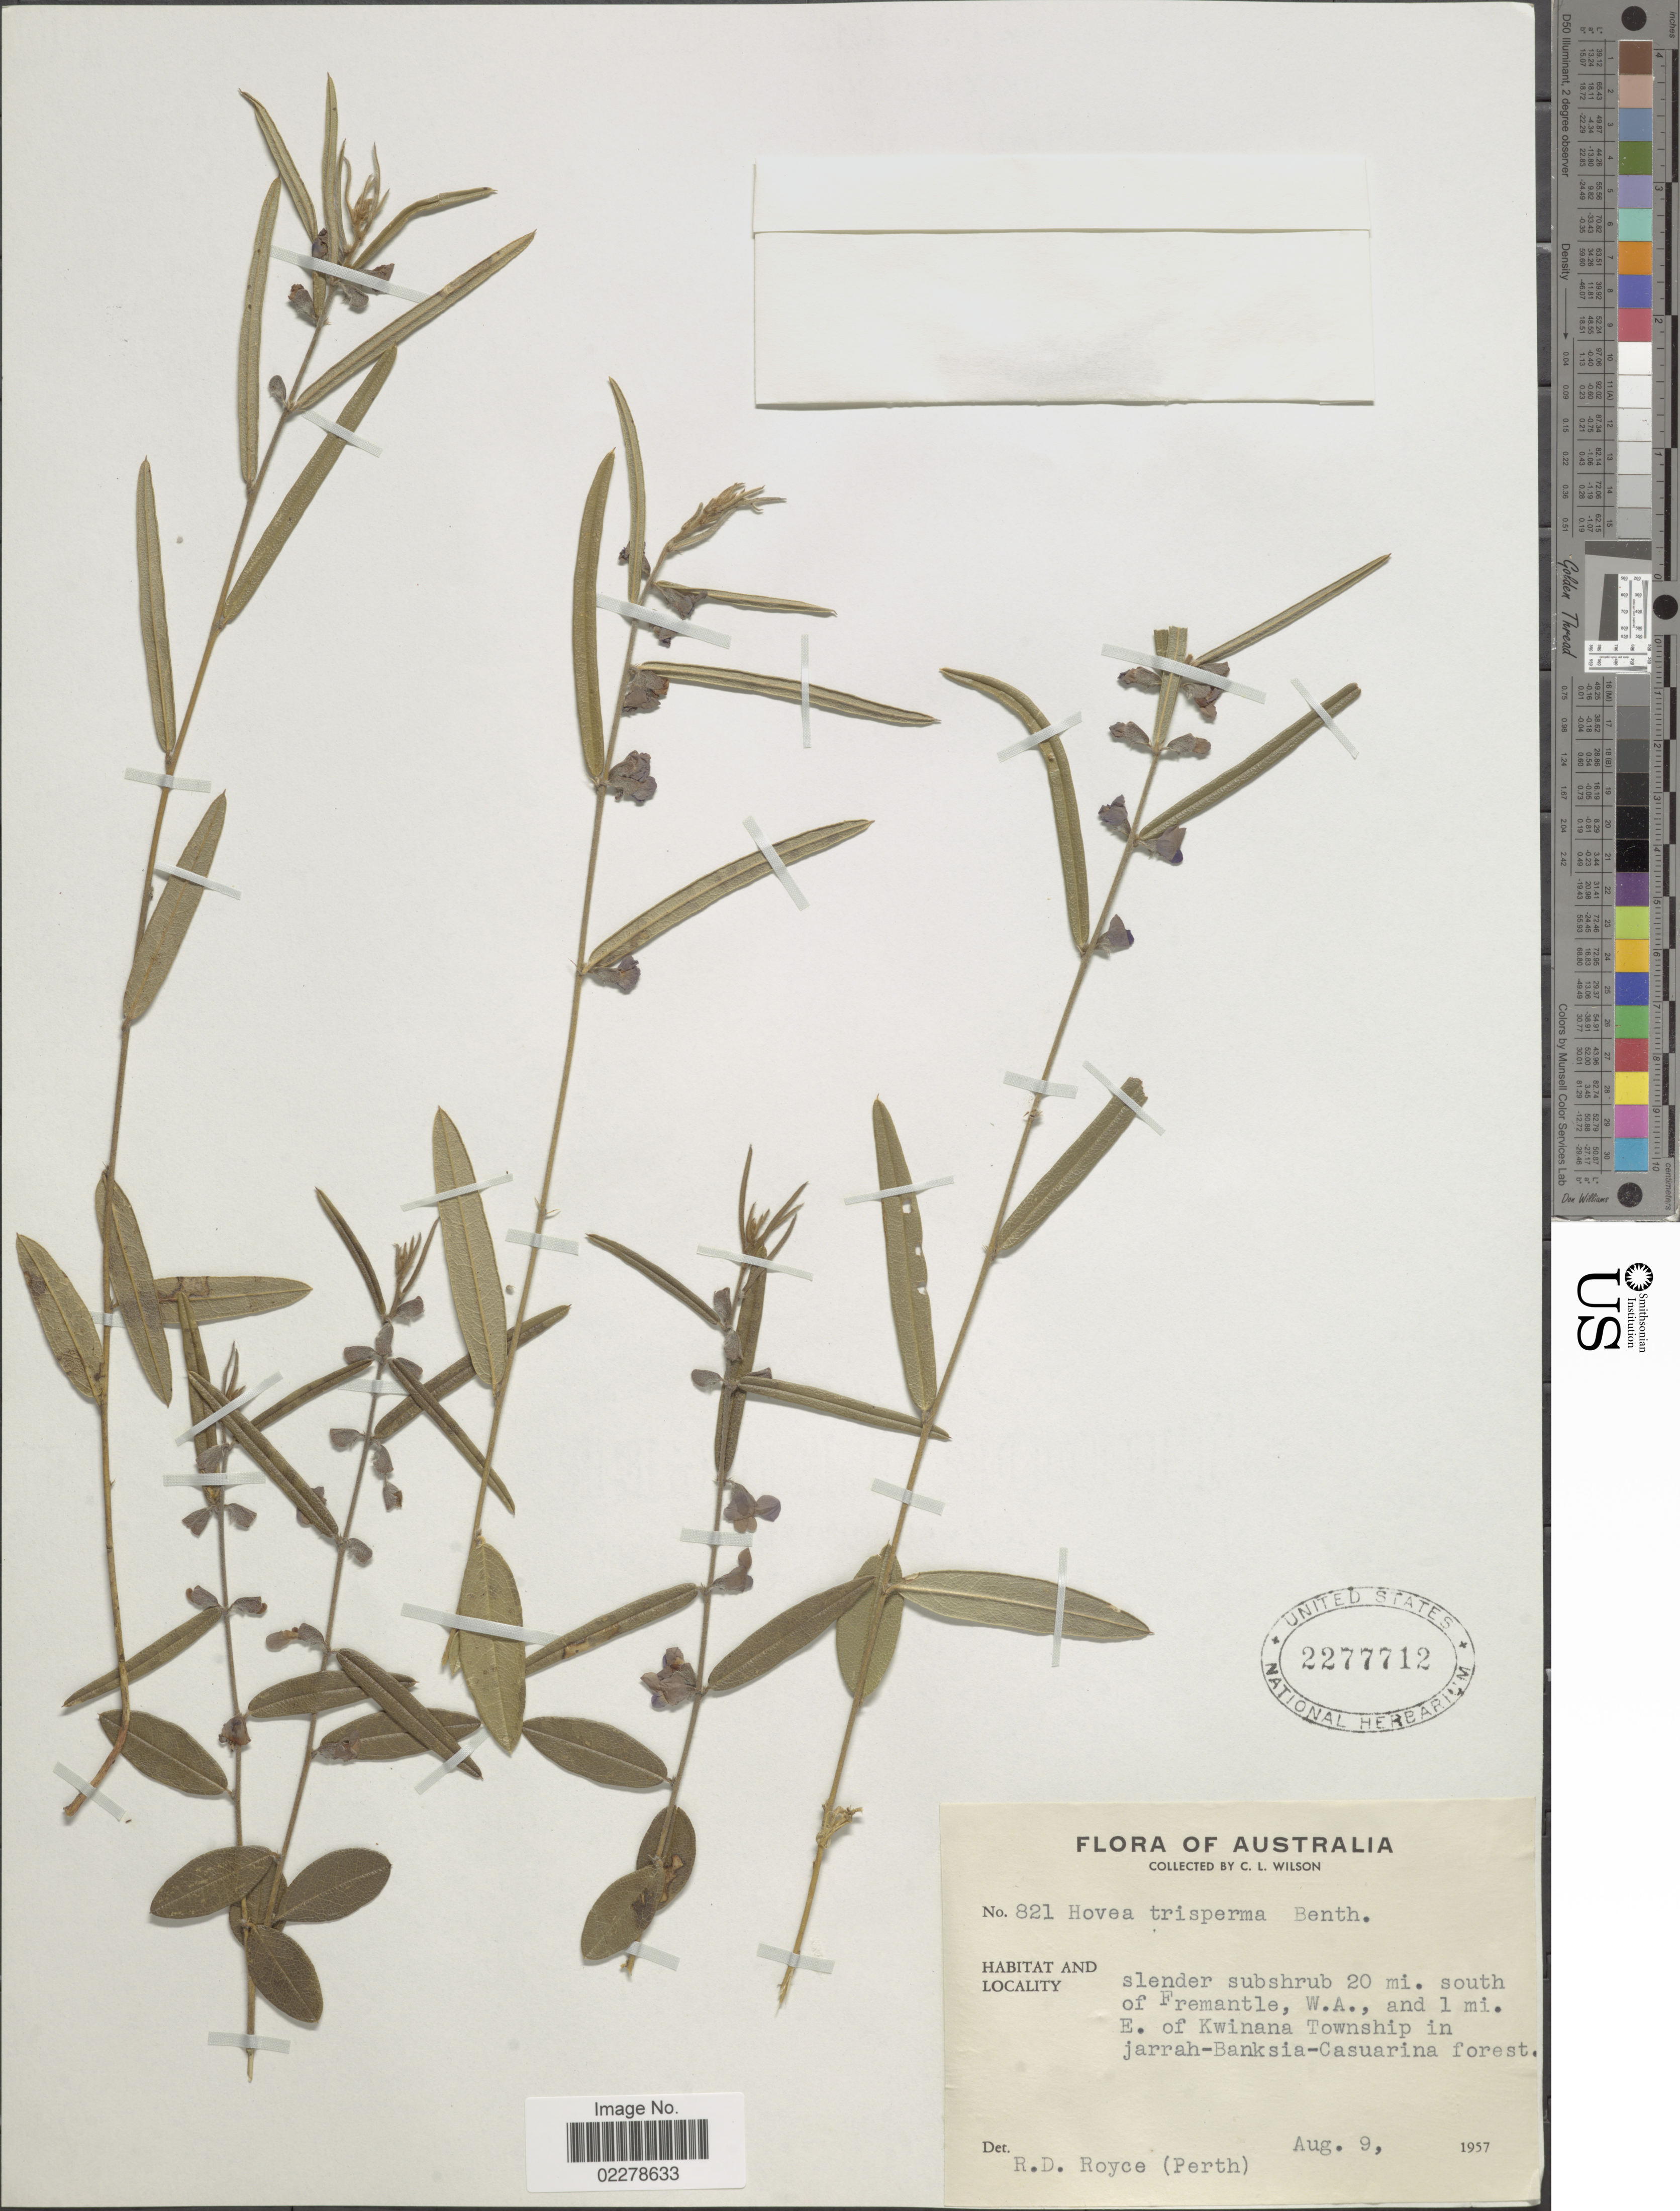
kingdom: Plantae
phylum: Tracheophyta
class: Magnoliopsida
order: Fabales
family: Fabaceae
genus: Hovea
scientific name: Hovea trisperma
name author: Benth.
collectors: C. L. Wilson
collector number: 821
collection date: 1957-08-09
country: Australia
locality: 20 mi. south of Fremantle, W.A., and 1 mi. E of Kwinana Townshop on jarrah-Banksia-Casuarina forest.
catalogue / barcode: US 2277712